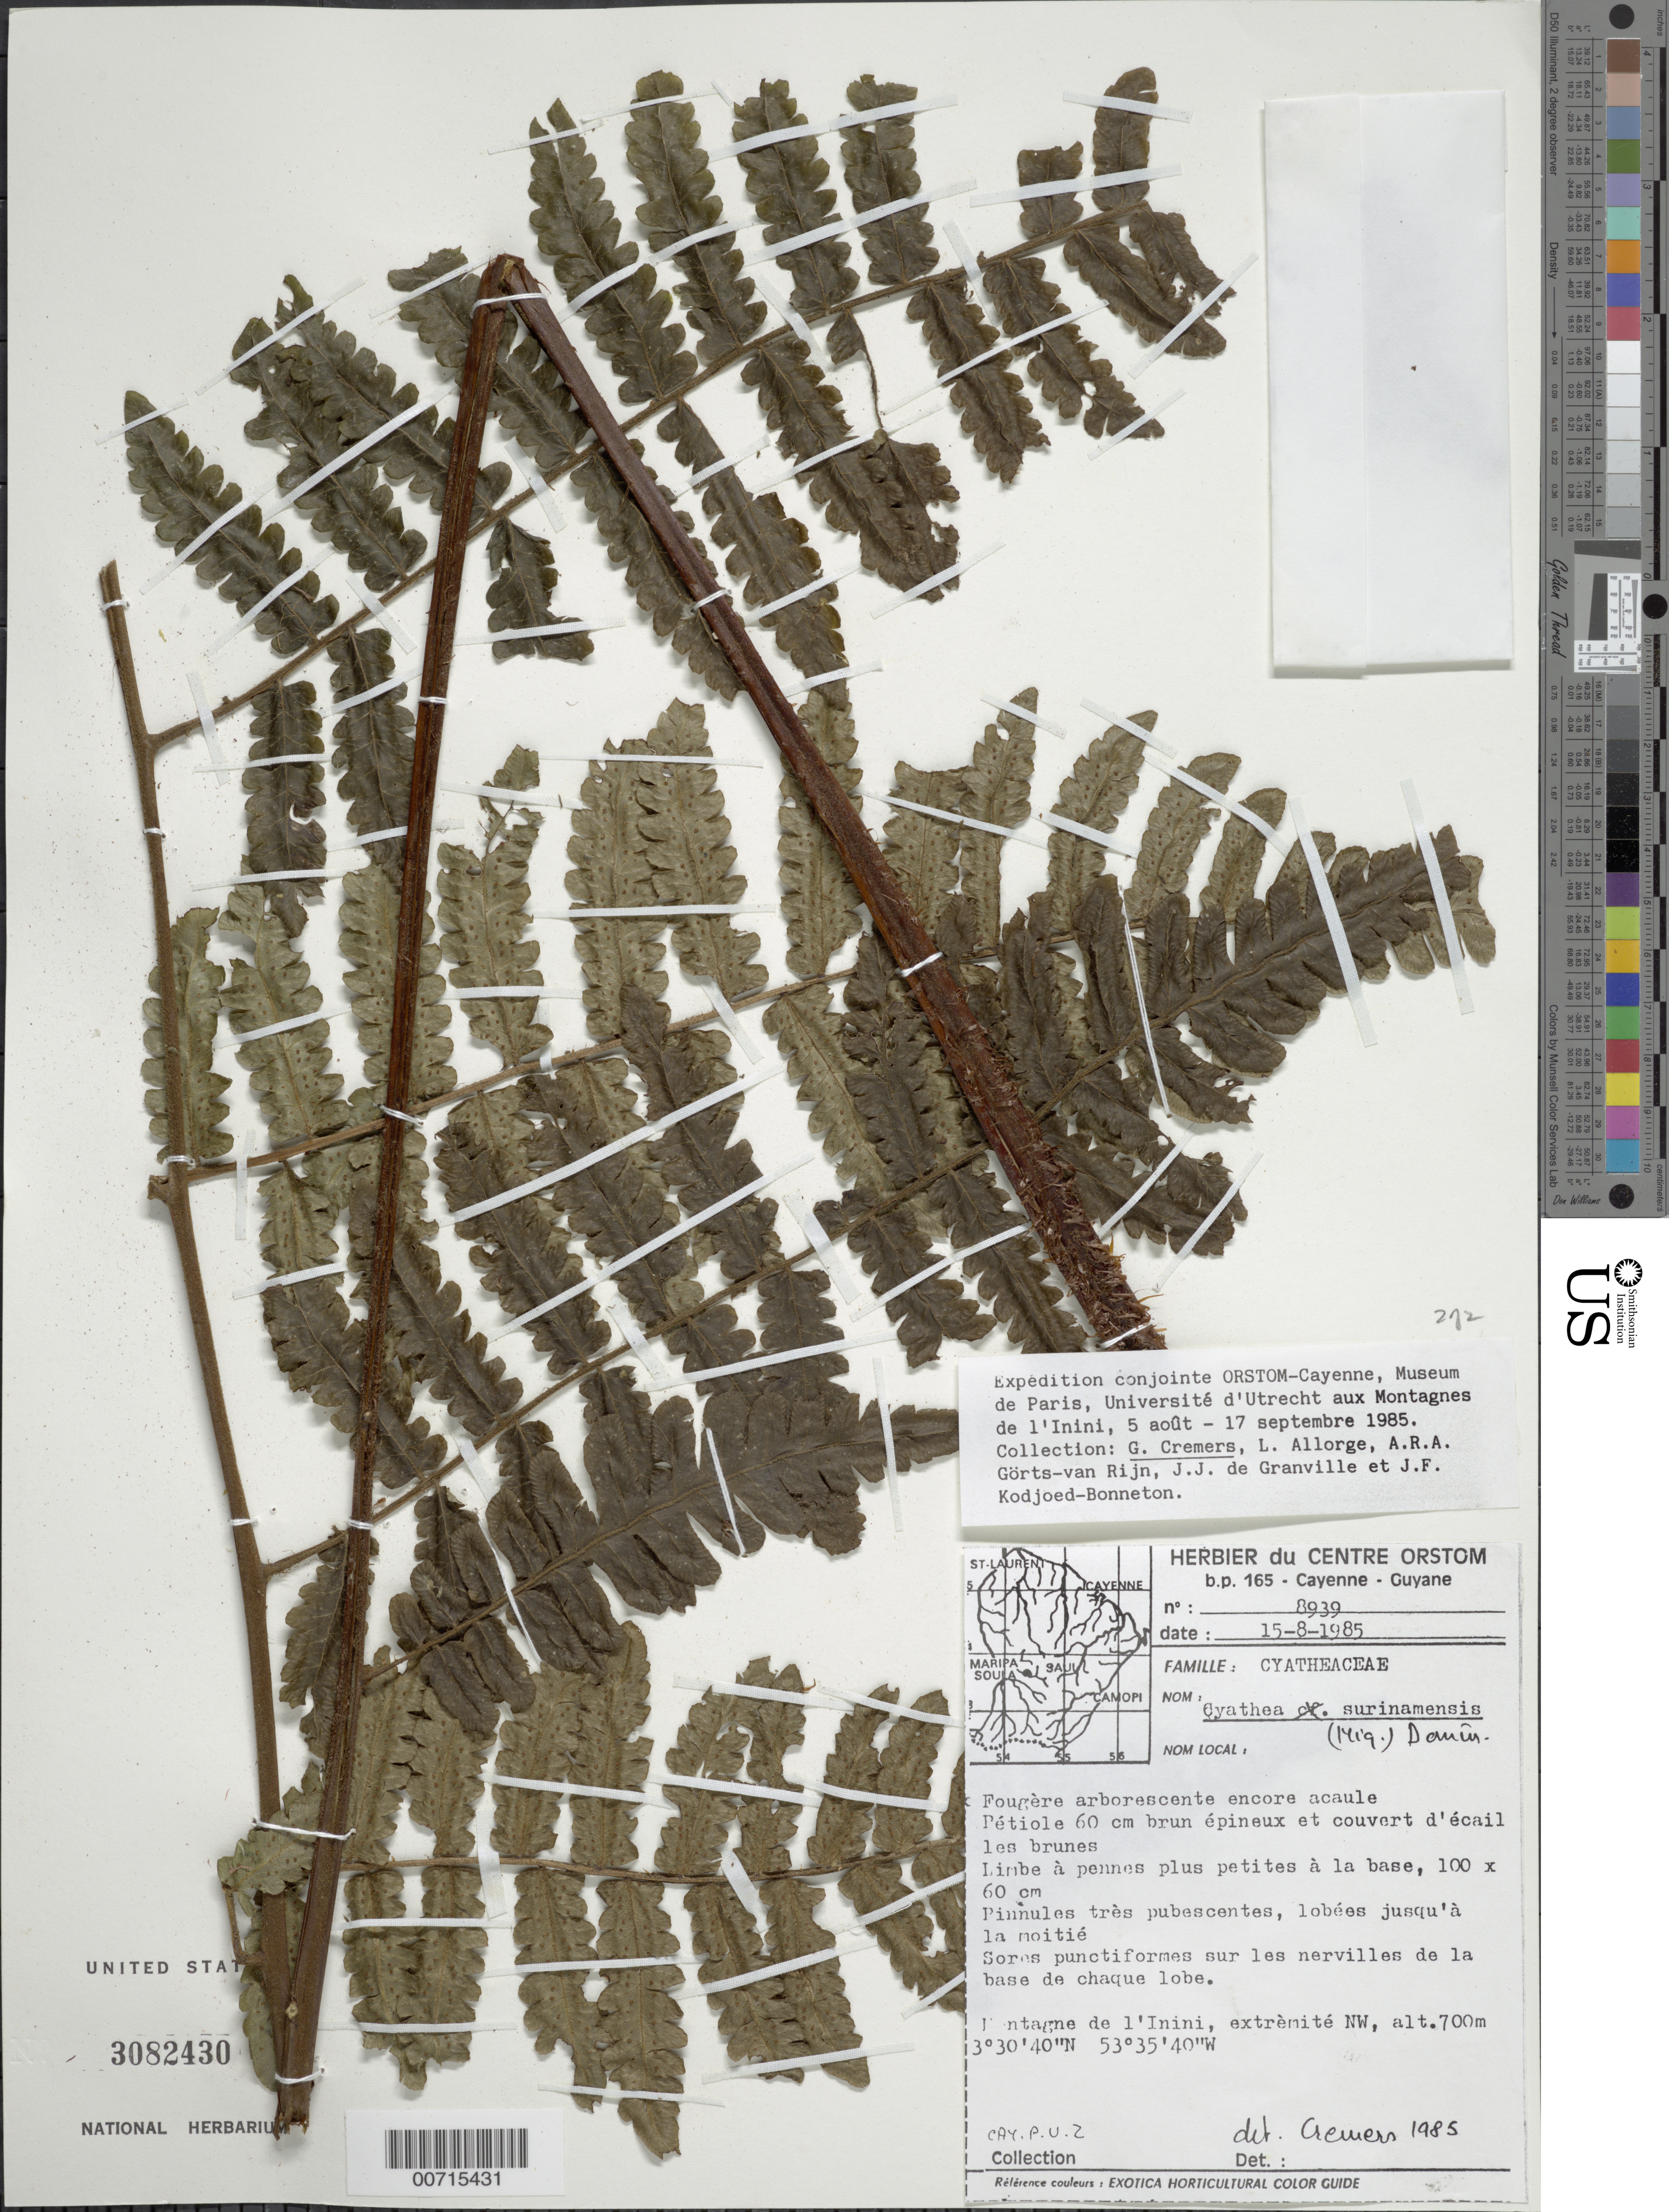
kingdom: Plantae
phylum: Tracheophyta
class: Polypodiopsida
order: Cyatheales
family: Cyatheaceae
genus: Cyathea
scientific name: Cyathea surinamensis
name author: (Miq.) Domin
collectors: G. Cremers, L. Allorge, A. .R. A. Görts-van Rijn, J.-J. de Granville & J. Kodjoed-Bonneton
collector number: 8939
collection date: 1985-08-15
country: French Guiana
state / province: Inini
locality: Montagne de I'Inini, extremite NW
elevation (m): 700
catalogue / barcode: US 3082430